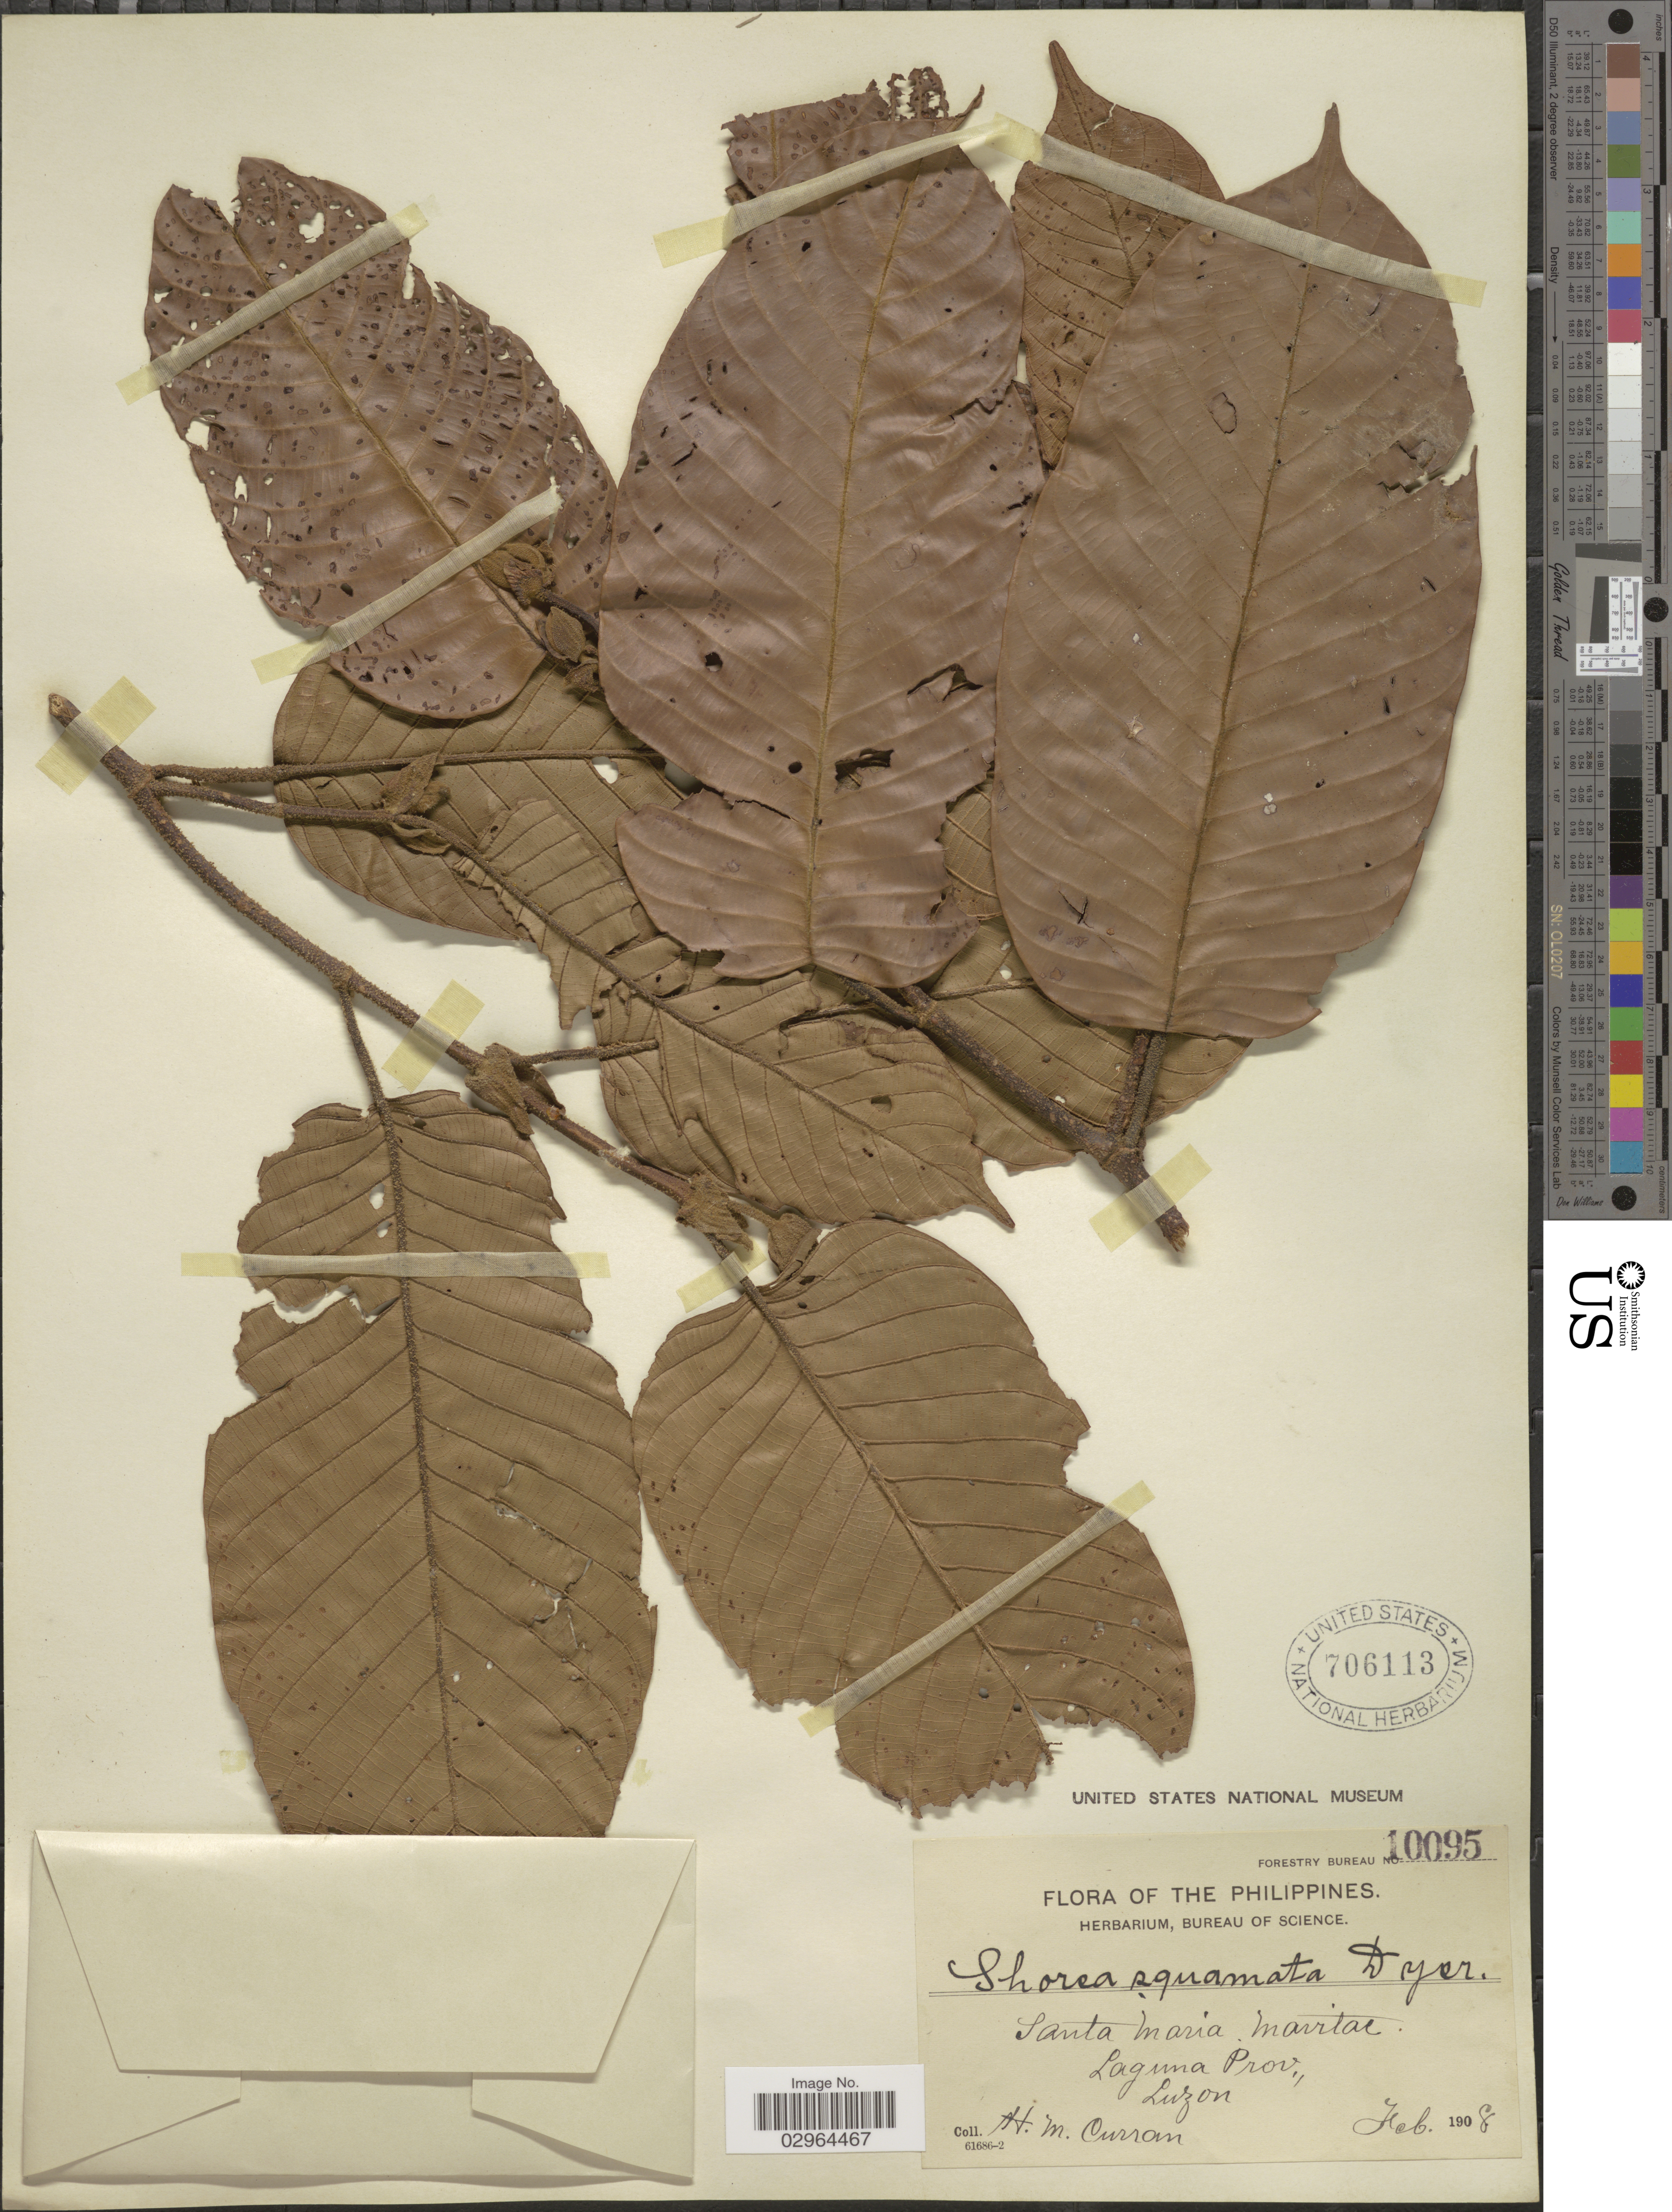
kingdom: Plantae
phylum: Tracheophyta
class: Magnoliopsida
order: Malvales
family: Dipterocarpaceae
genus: Rubroshorea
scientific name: Rubroshorea palosapis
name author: (Blanco) P.S. Ashton & J. Heck.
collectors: H. M. Curran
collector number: Forestry Bureau 10095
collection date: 1908-02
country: Philippines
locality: Santa Maria Mavitae, Laguna Prov., Luzon.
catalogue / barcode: US 706113